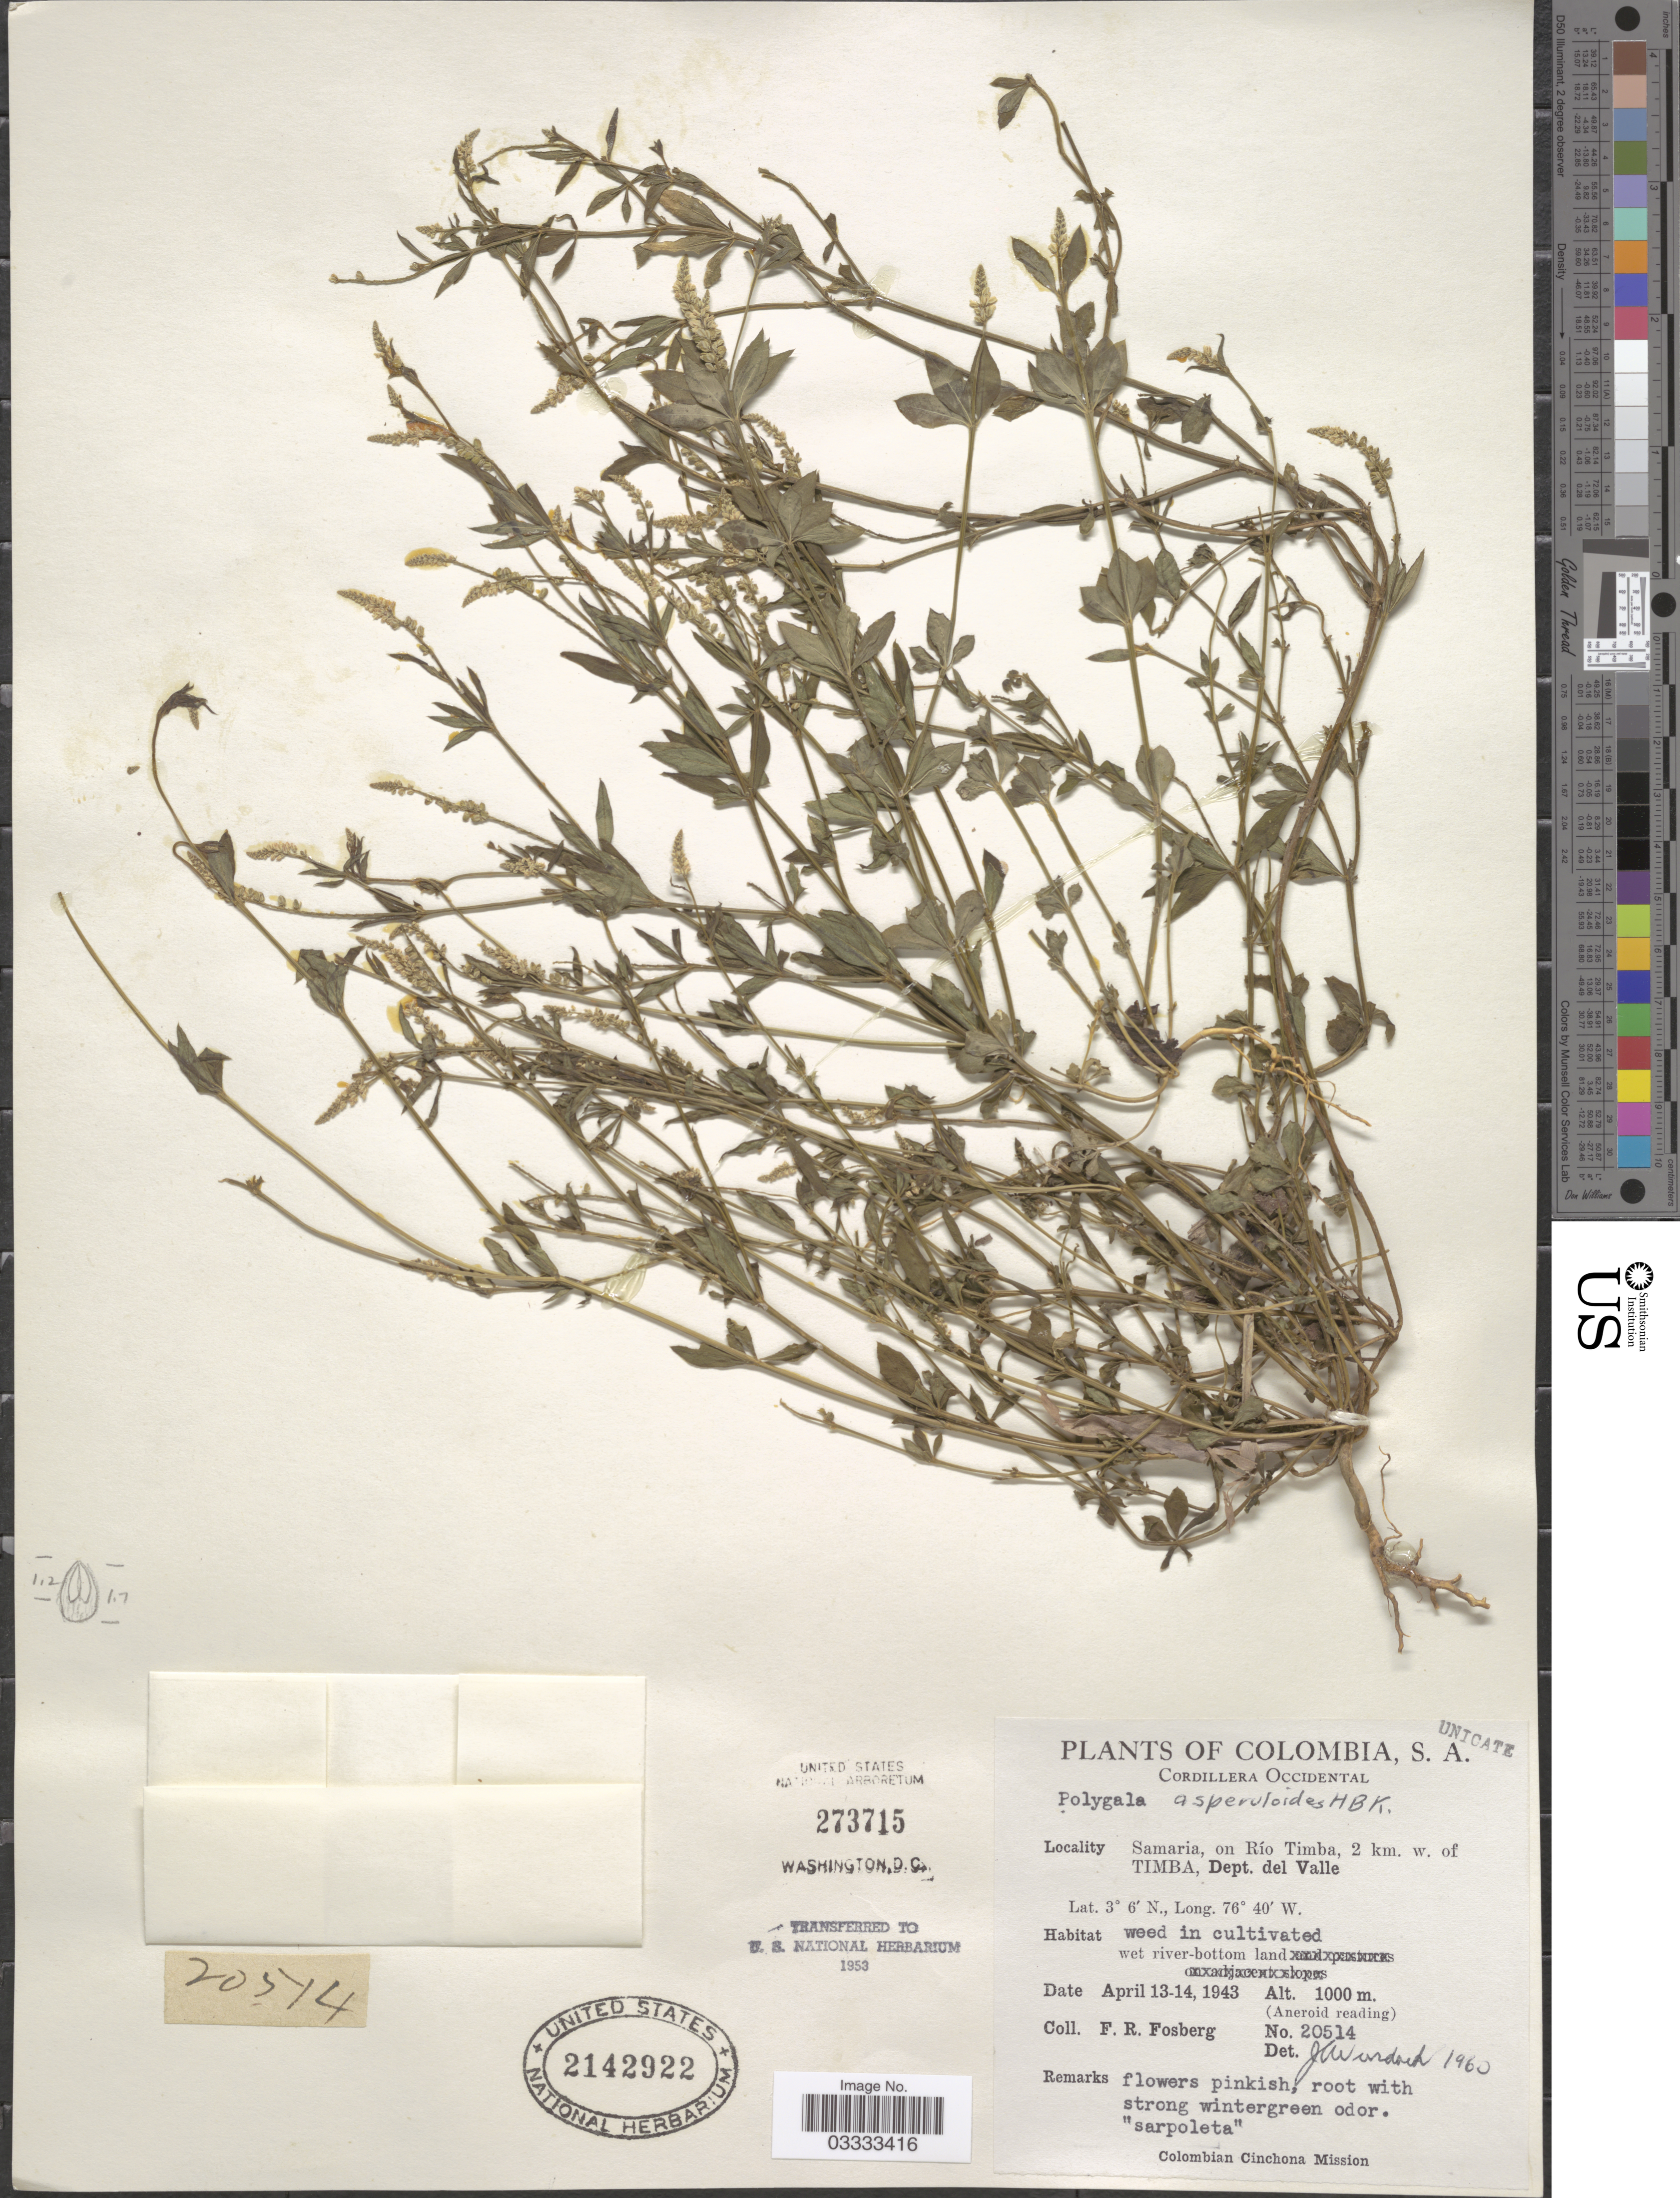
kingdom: Plantae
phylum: Tracheophyta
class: Magnoliopsida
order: Fabales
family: Polygalaceae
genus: Polygala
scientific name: Polygala asperuloides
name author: Kunth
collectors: F. R. Fosberg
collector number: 20514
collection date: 1943-04-13/1943-04-14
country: Colombia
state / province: Valle del Cauca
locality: Cordillera Occidental. Samaria, on Río Timba, 2 km. w. of Timba, Dept. del Valle.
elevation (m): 1000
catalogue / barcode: US 2142922